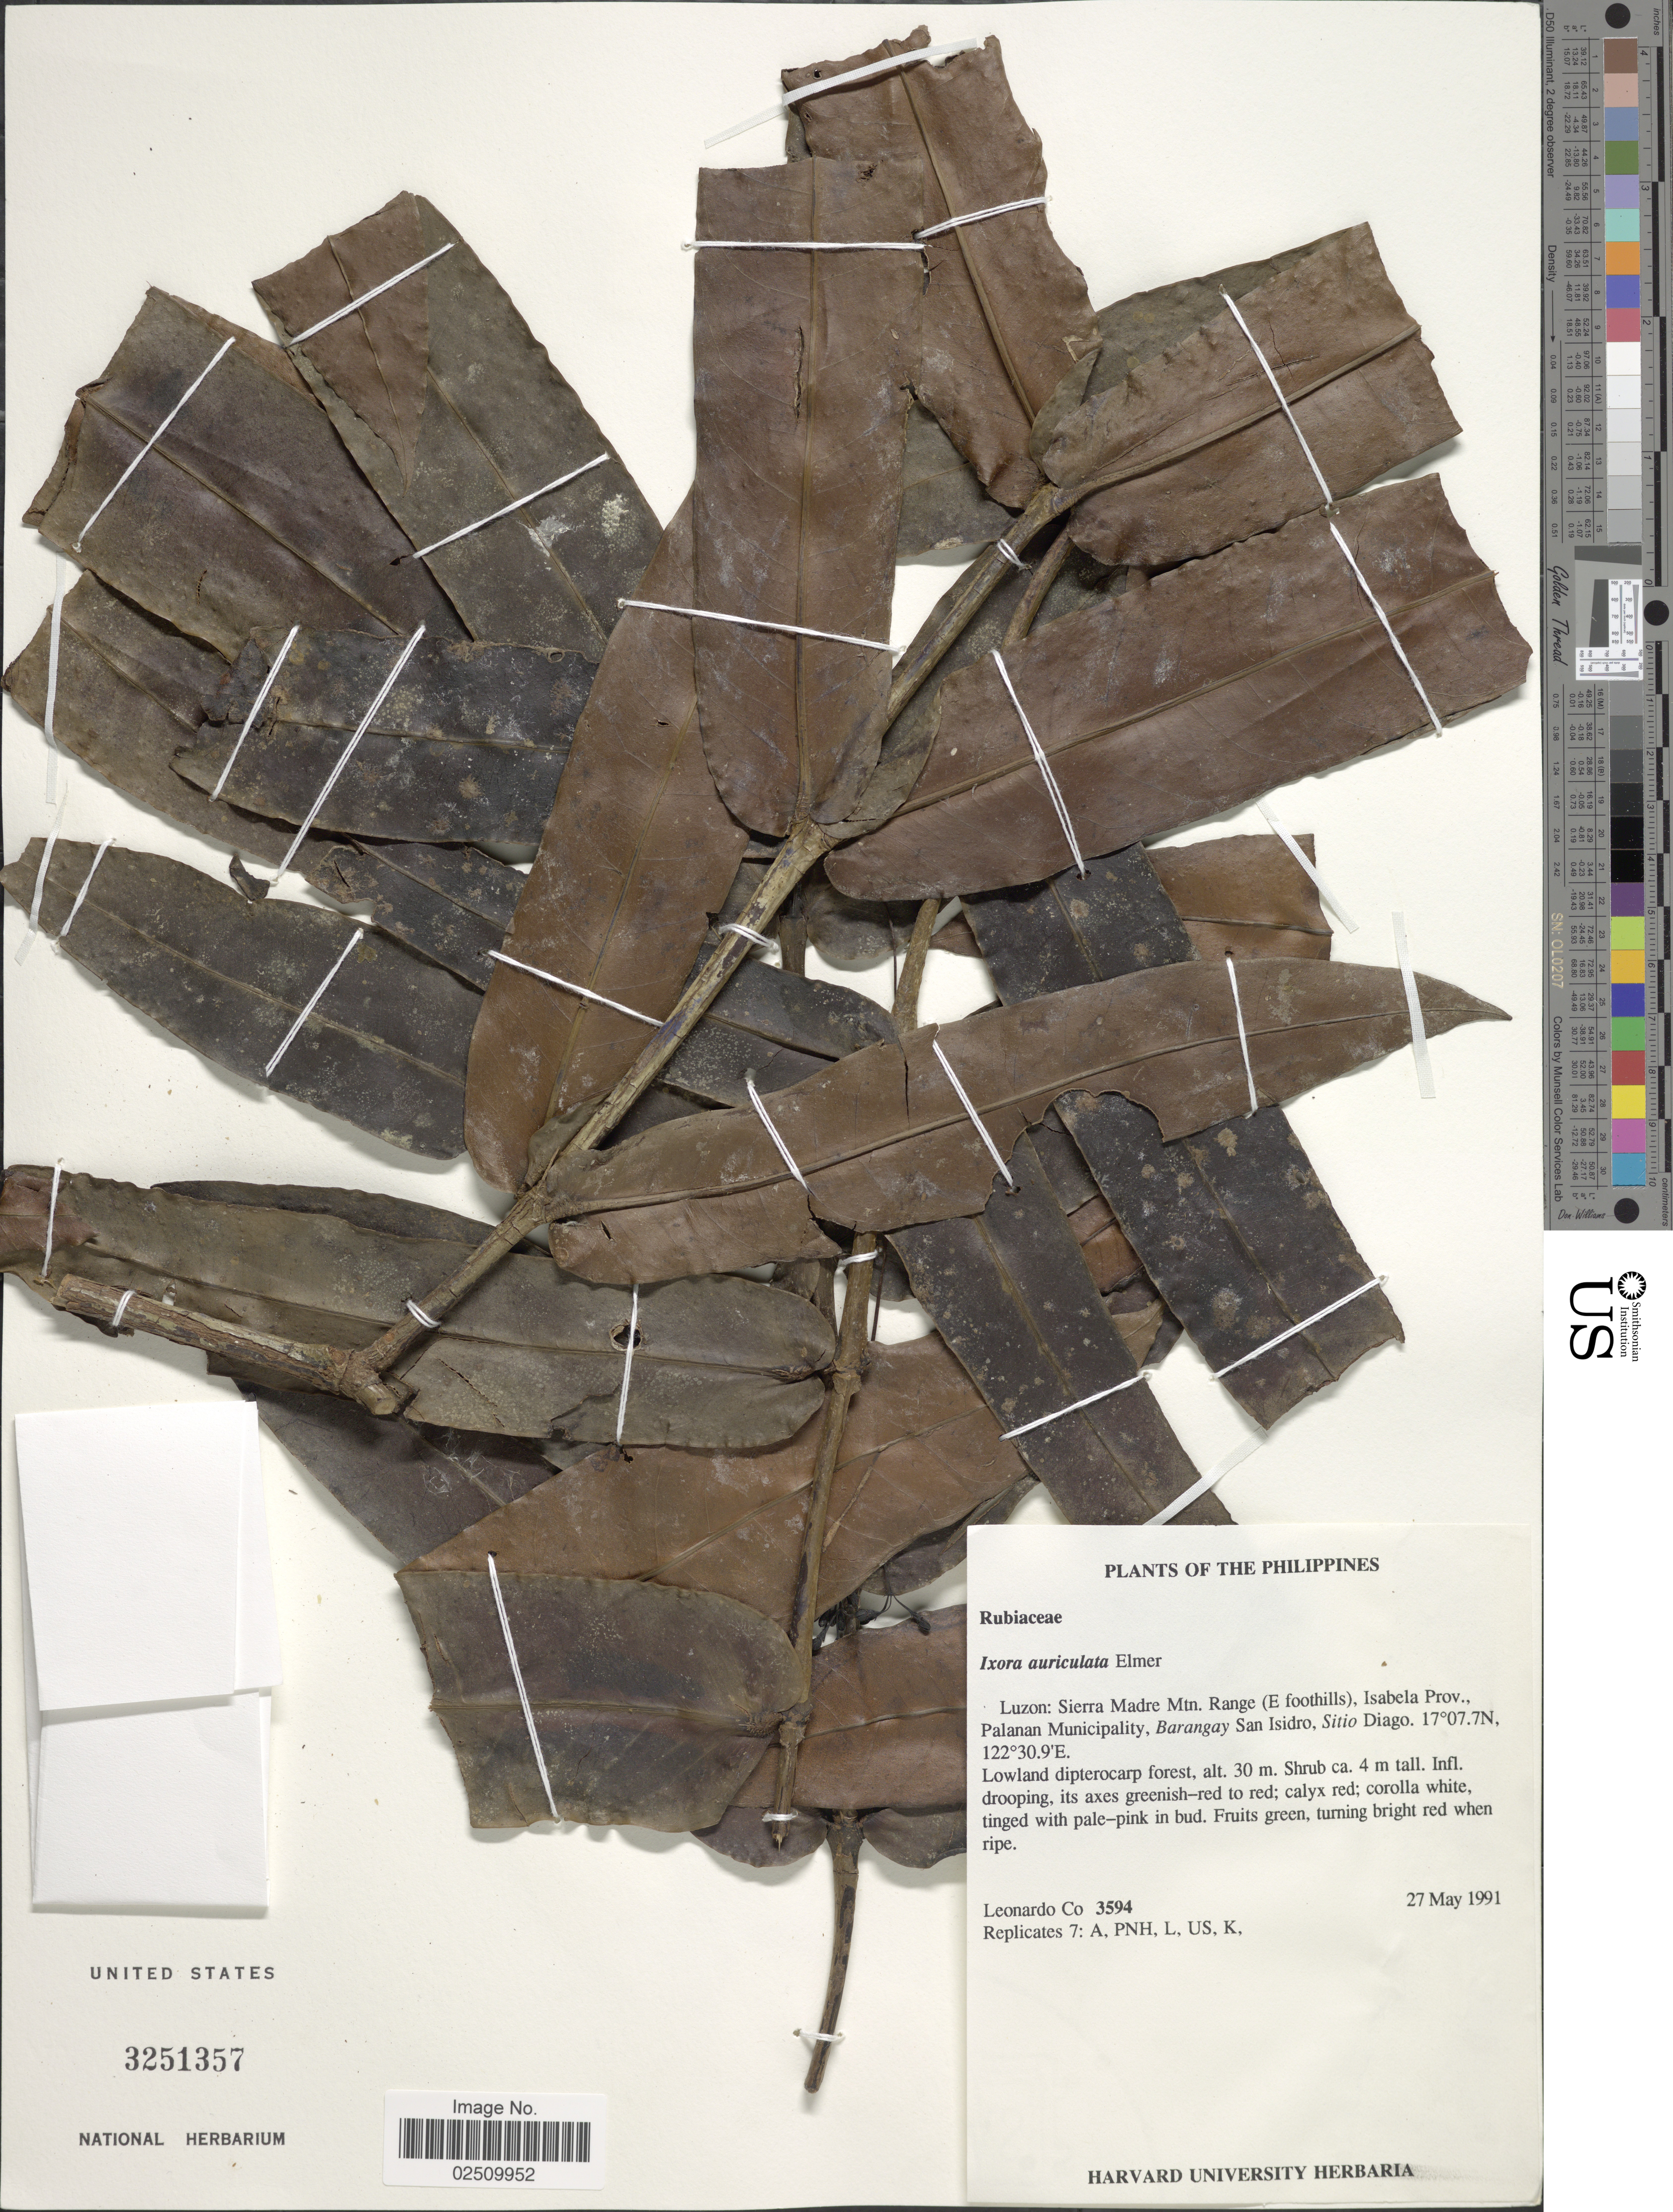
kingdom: Plantae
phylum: Tracheophyta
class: Magnoliopsida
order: Gentianales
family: Rubiaceae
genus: Ixora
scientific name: Ixora auriculata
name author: Elmer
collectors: L. Co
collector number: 3594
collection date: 1991-05-27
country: Philippines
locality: Luzon: Sierra Madre Mtn. Range (E foothills), Isabela Prov., Palanan Municipality, Barangay San Isidro, Sitio Diago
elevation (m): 30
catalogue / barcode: US 3251357